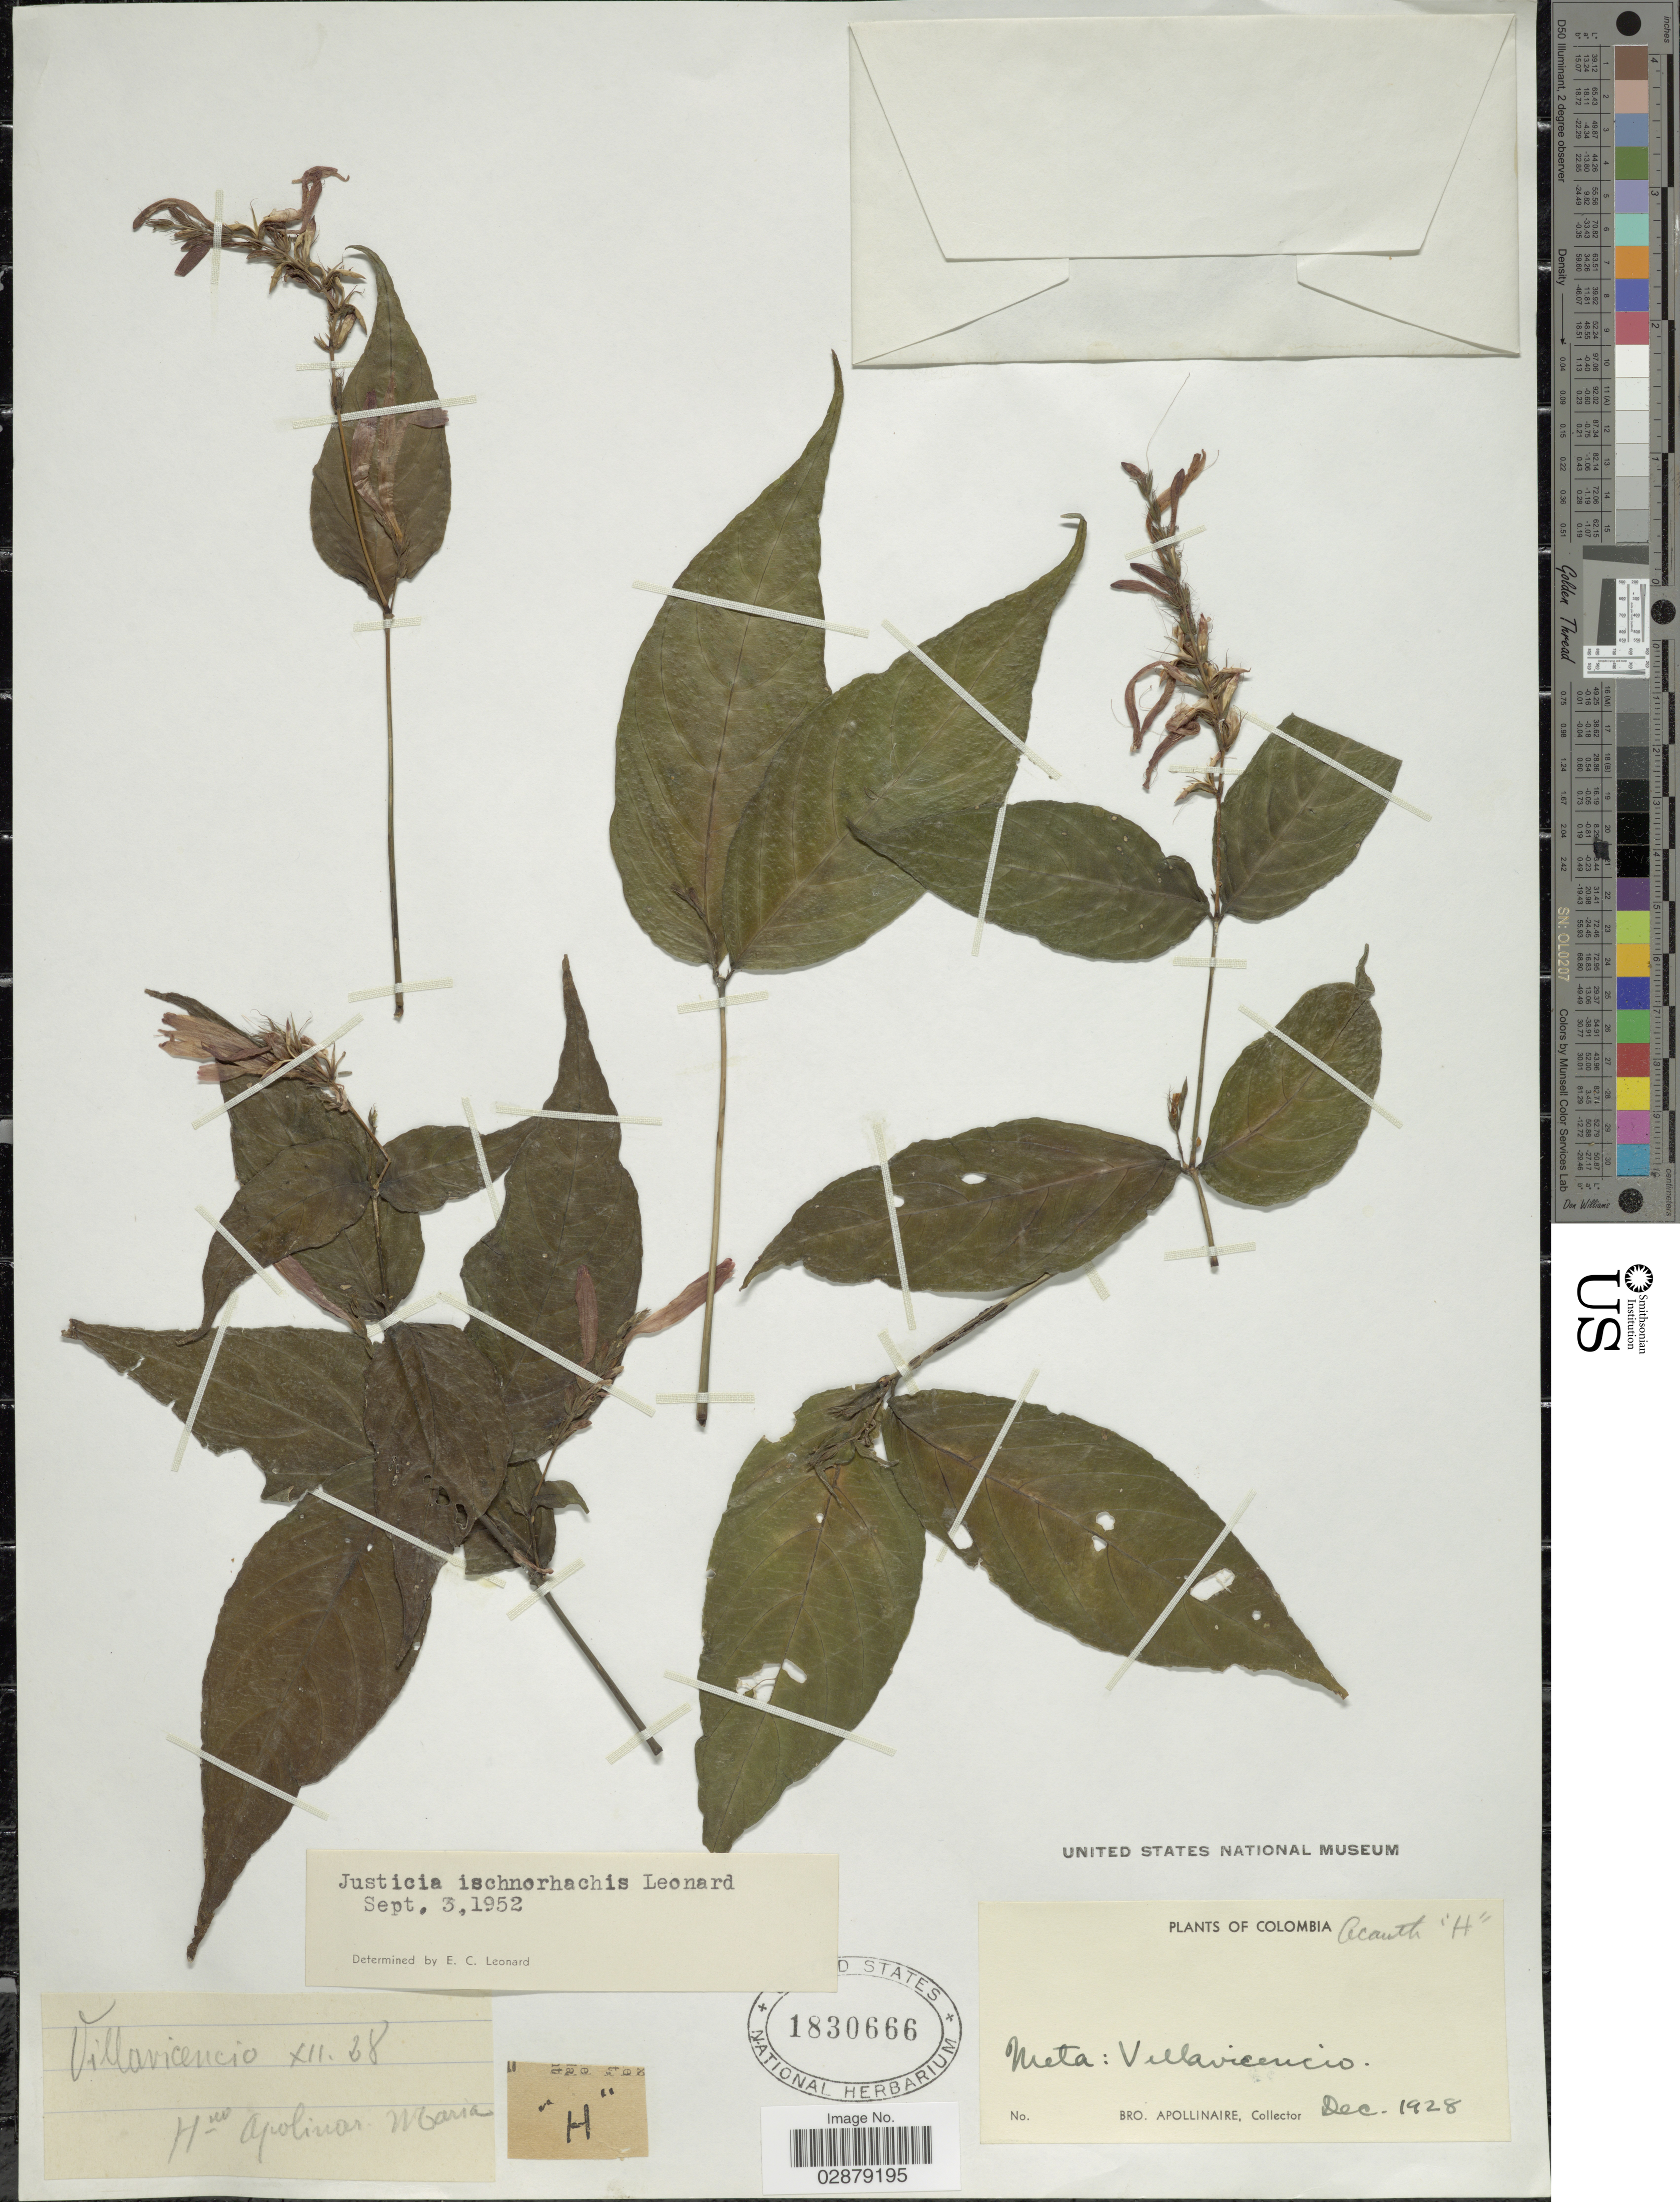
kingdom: Plantae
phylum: Tracheophyta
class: Magnoliopsida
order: Lamiales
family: Acanthaceae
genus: Justicia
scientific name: Justicia ischnorhachis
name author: Leonard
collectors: Bro. Apollinaire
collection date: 1928-12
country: Colombia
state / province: Meta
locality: Villavicencio.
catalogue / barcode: US 1830666